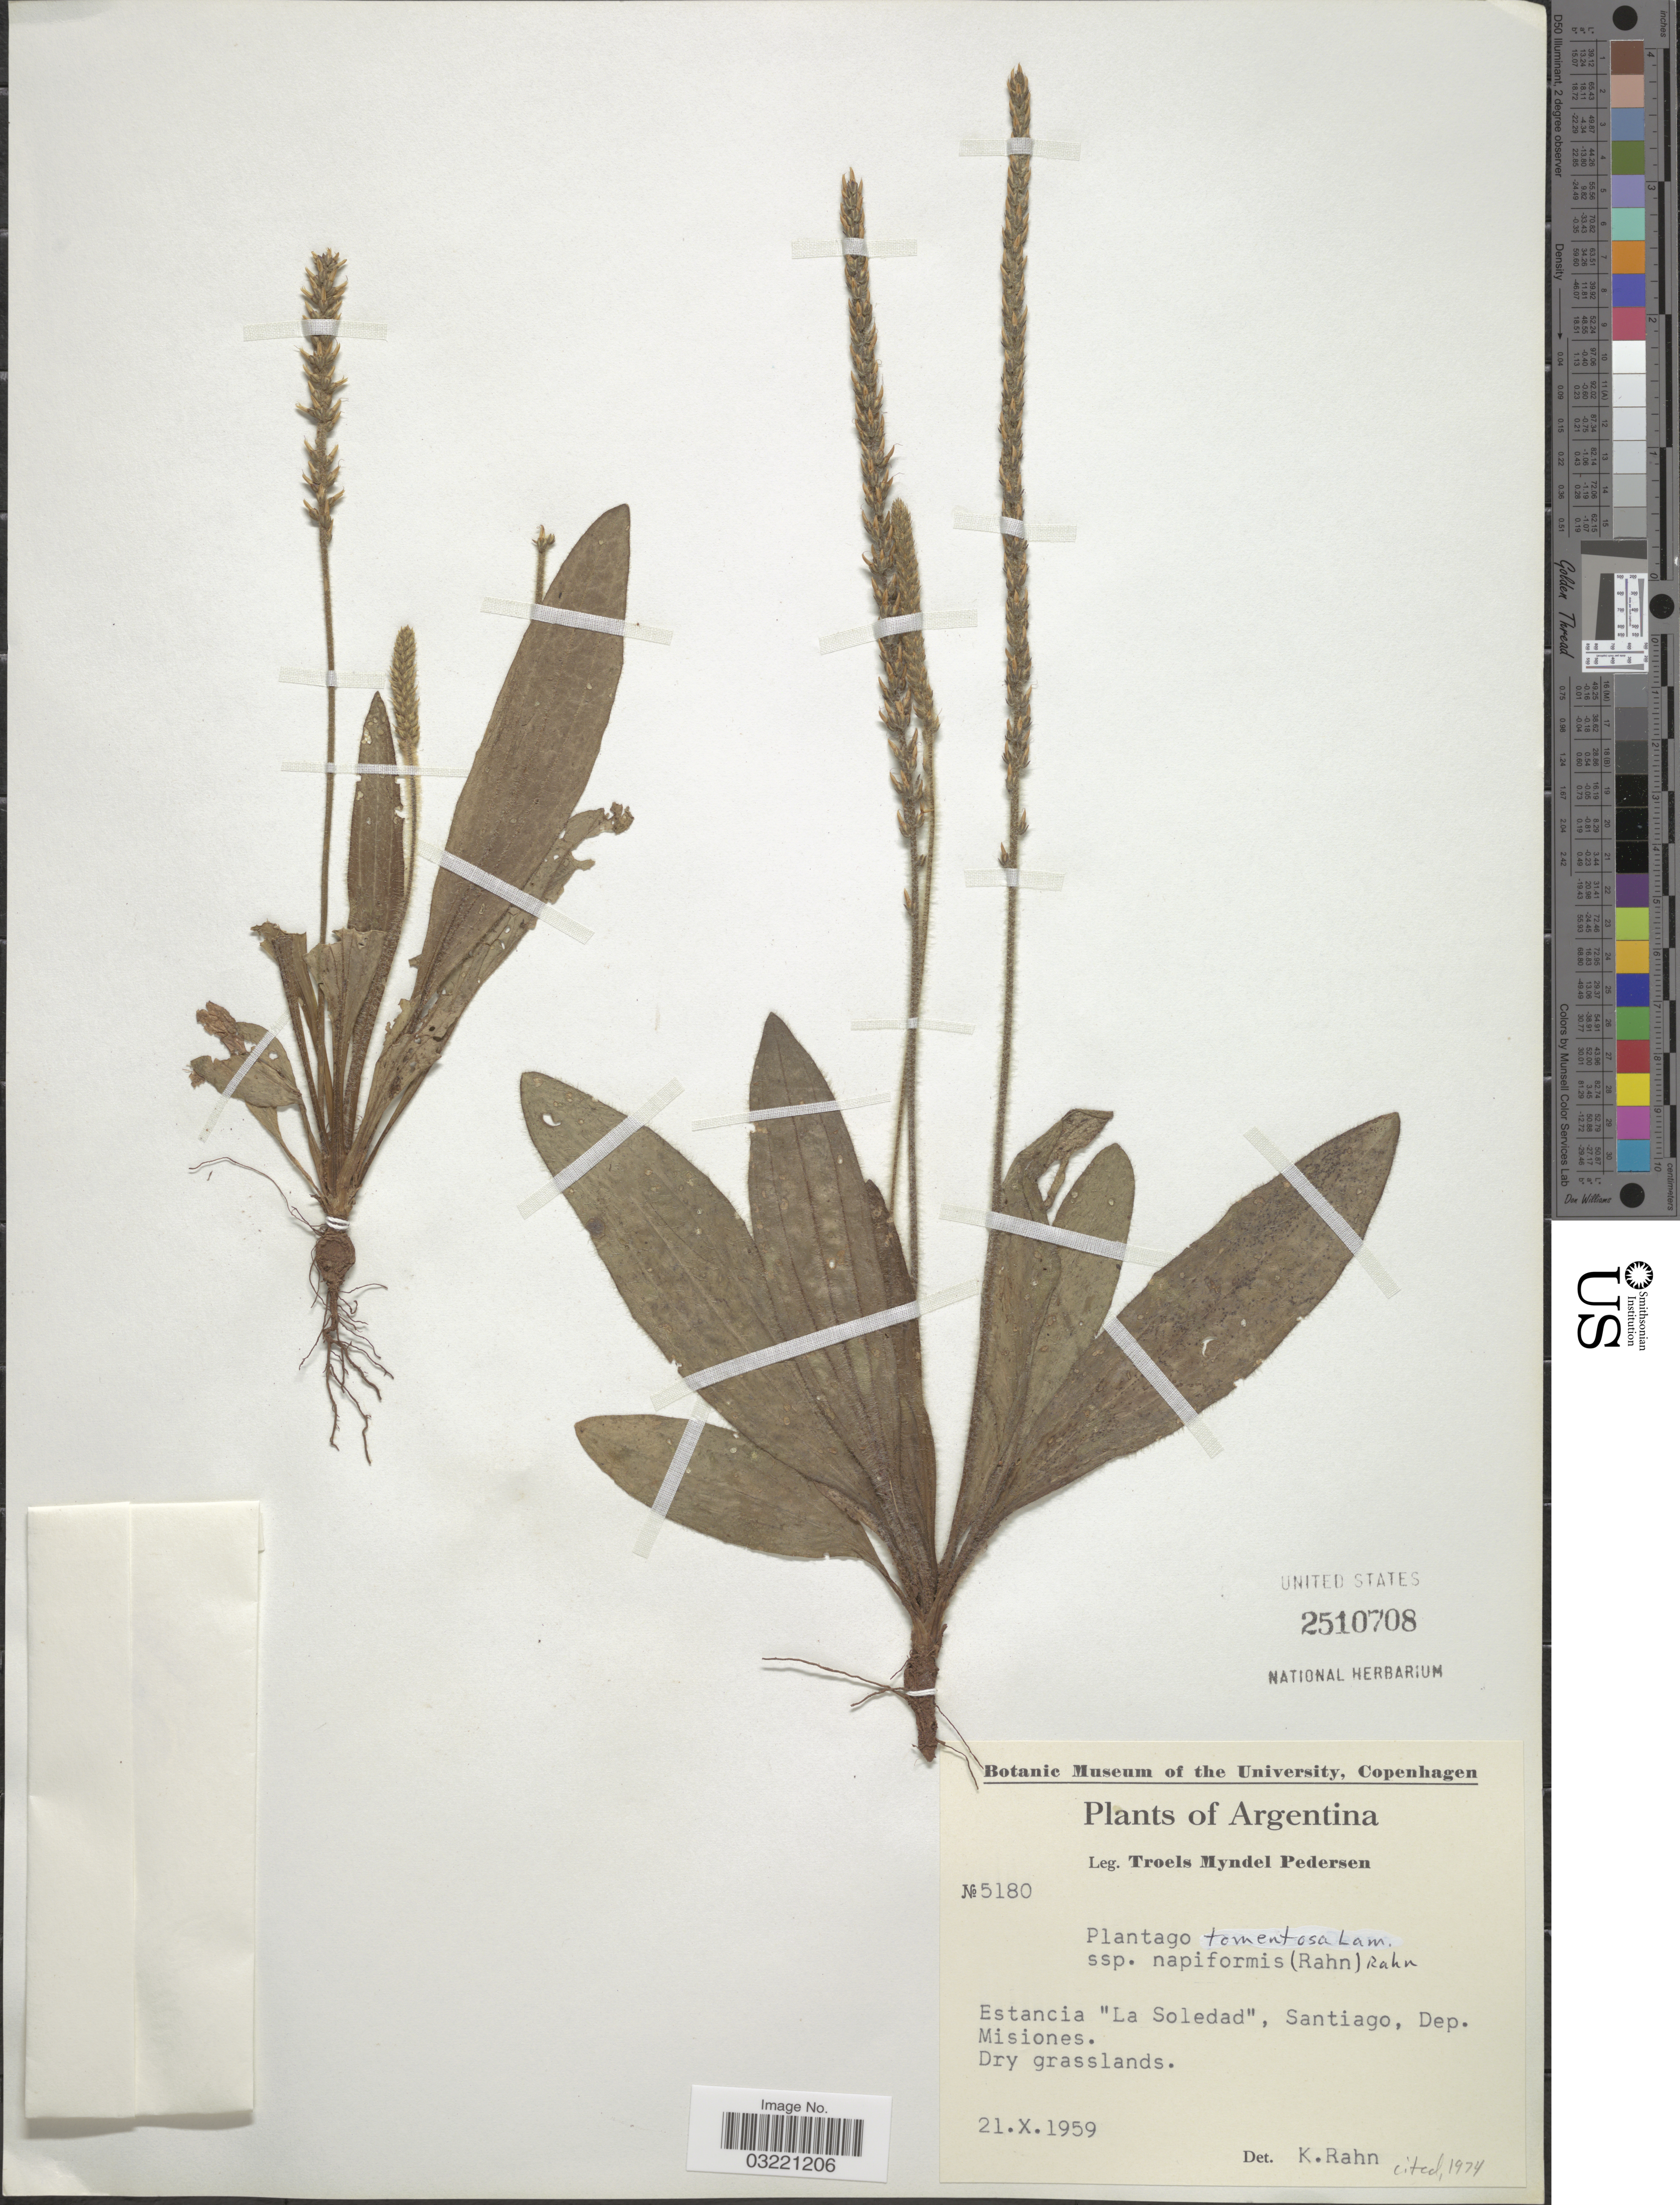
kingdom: Plantae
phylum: Tracheophyta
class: Magnoliopsida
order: Lamiales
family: Plantaginaceae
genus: Plantago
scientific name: Plantago tomentosa subsp. napiformis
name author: Lam.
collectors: T. Pederson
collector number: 5180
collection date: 1959-10-21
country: Argentina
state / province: Misiones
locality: Estancia "La Soledad", Santiago, Dep. Misiones.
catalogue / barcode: US 2510708